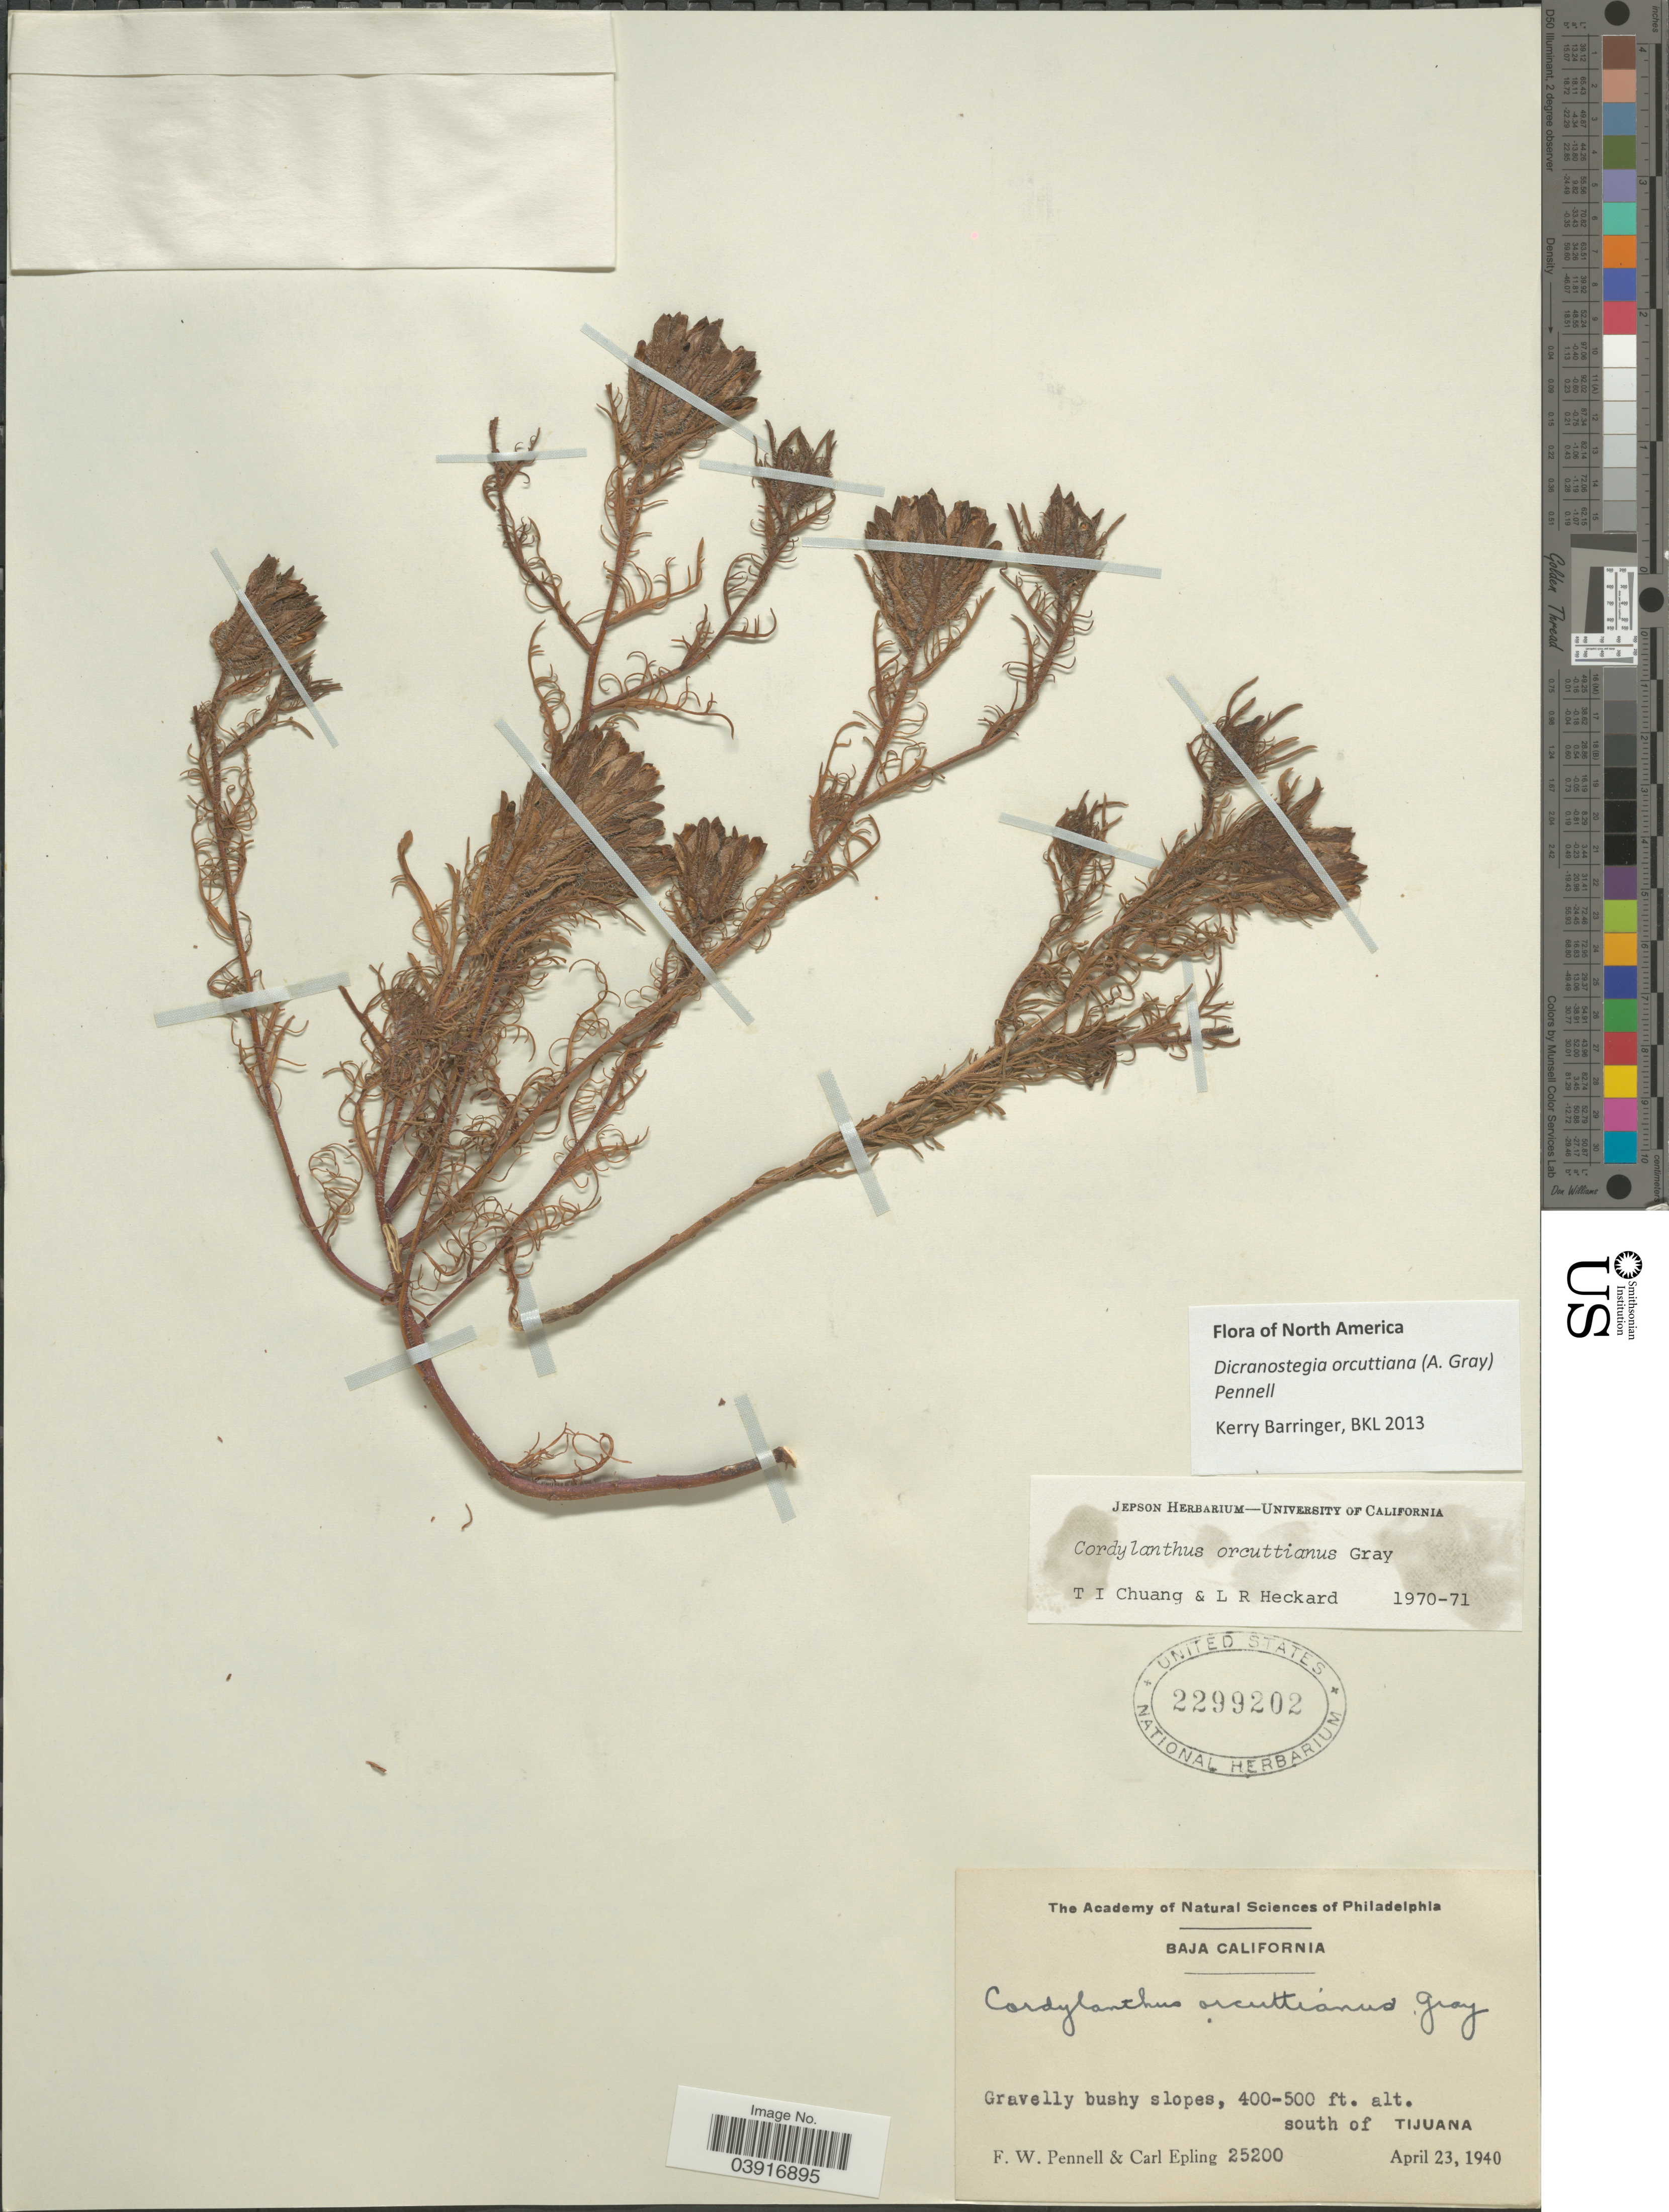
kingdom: Plantae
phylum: Tracheophyta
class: Magnoliopsida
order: Lamiales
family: Orobanchaceae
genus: Dicranostegia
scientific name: Dicranostegia orcuttiana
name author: (A. Gray) Pennell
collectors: F. W. Pennell & C. C. Epling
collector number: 25200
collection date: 1940-04-23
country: Mexico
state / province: Baja California Norte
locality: South of Tijuana.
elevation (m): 122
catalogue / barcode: US 2299202